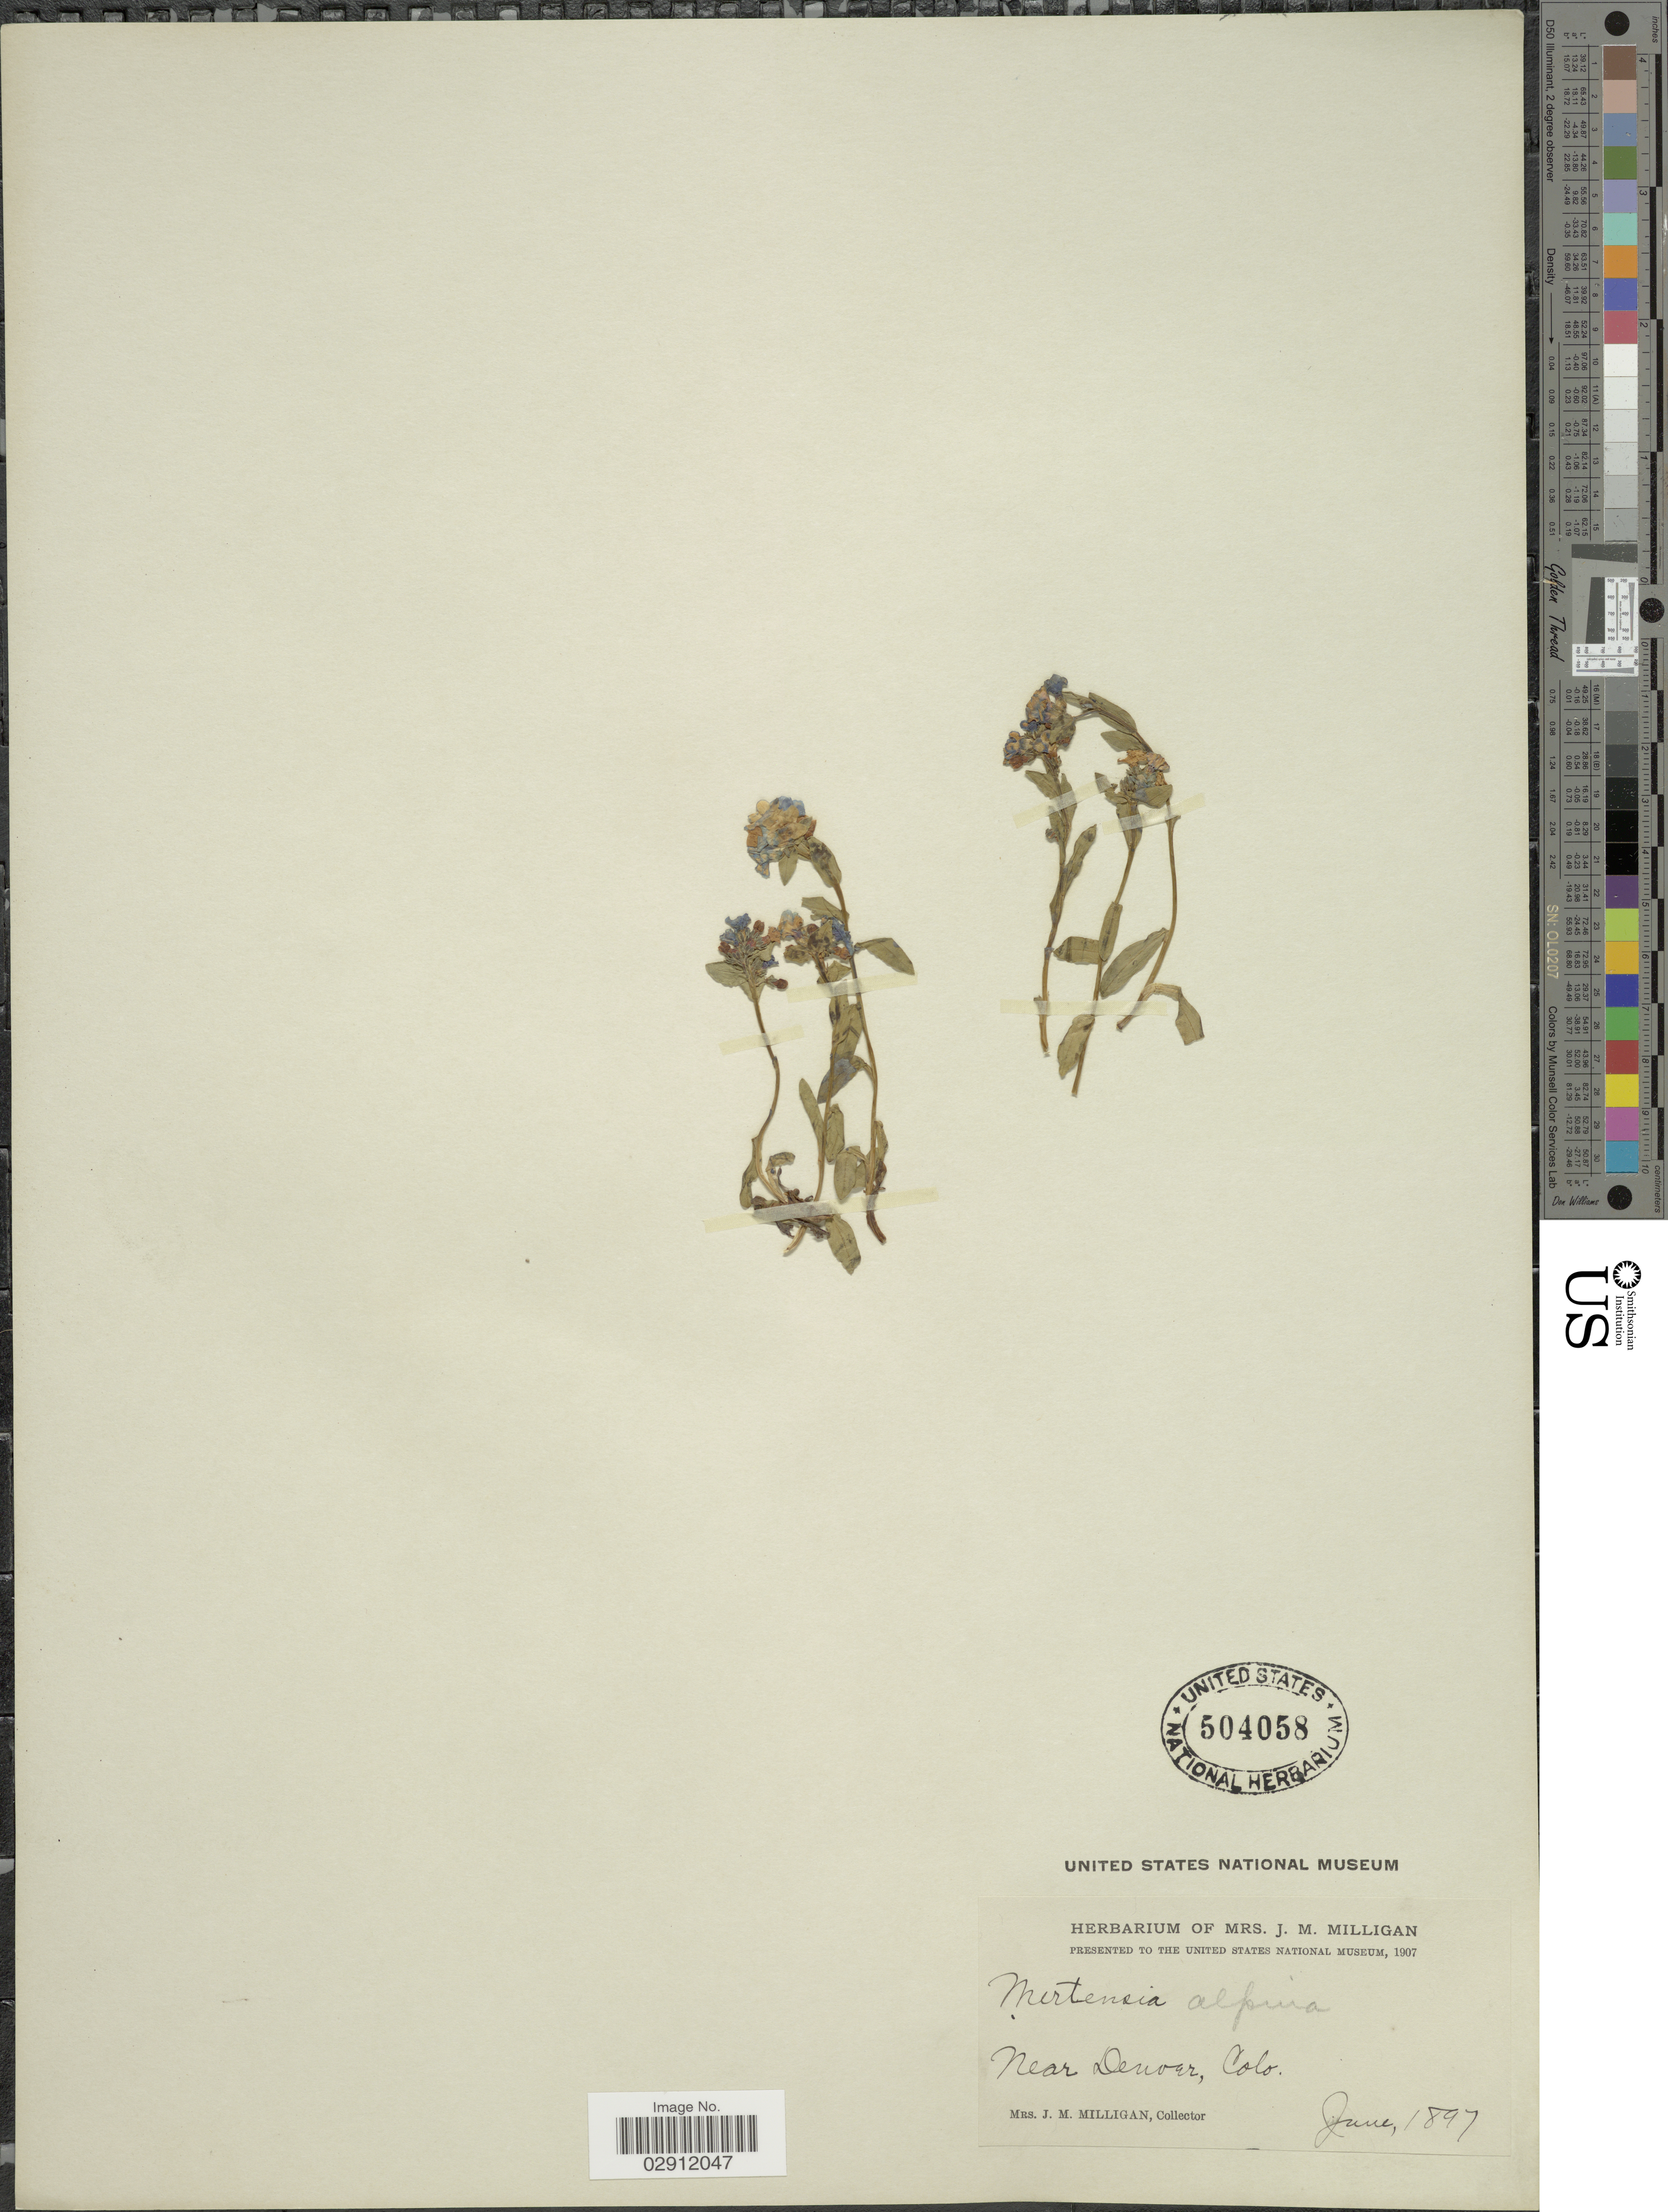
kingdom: Plantae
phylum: Tracheophyta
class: Magnoliopsida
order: Boraginales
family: Boraginaceae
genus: Mertensia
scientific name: Mertensia alpina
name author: (Torr.) G. Don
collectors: J. Milligan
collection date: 1897-06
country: United States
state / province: Colorado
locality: Near Denver.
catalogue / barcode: US 504058